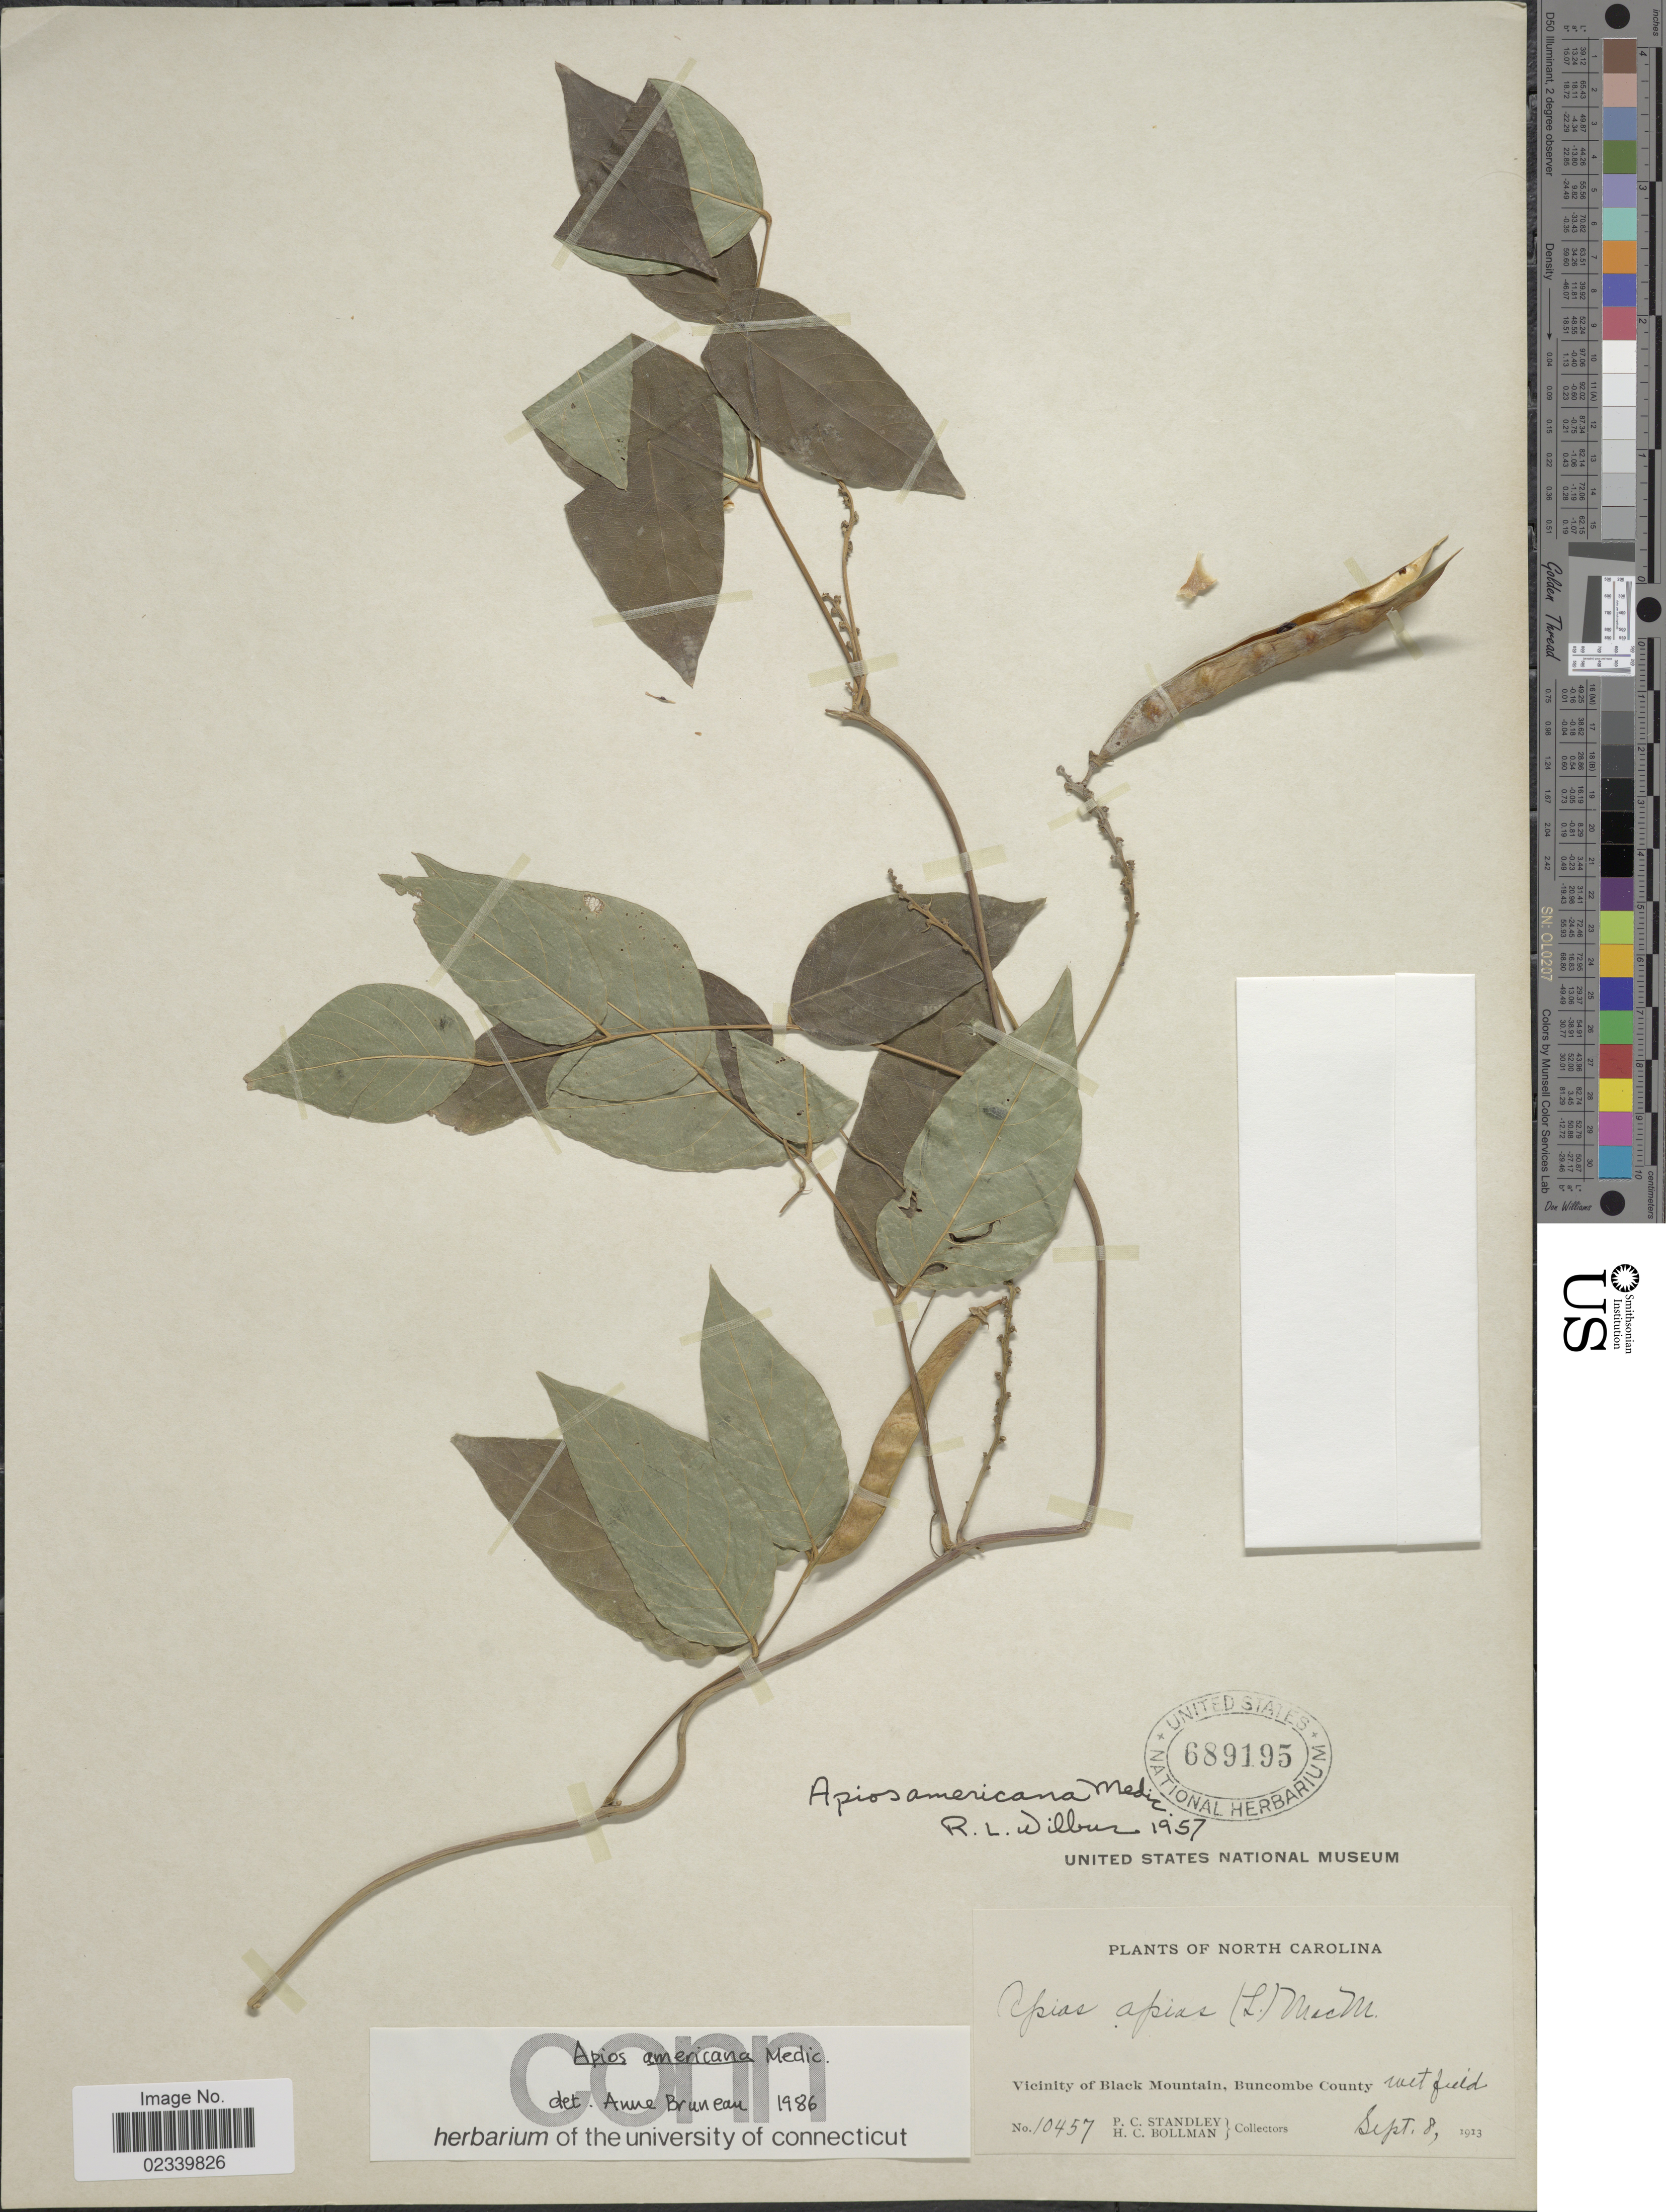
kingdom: Plantae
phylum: Tracheophyta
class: Magnoliopsida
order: Fabales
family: Fabaceae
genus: Apios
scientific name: Apios americana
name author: Medik.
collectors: P. C. Standley & H. C. Bollman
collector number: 10457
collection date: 1913-09-08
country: United States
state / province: North Carolina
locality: North Carolina. Vicinity of Black Mountain, Buncombe County, wet field.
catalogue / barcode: US 689195